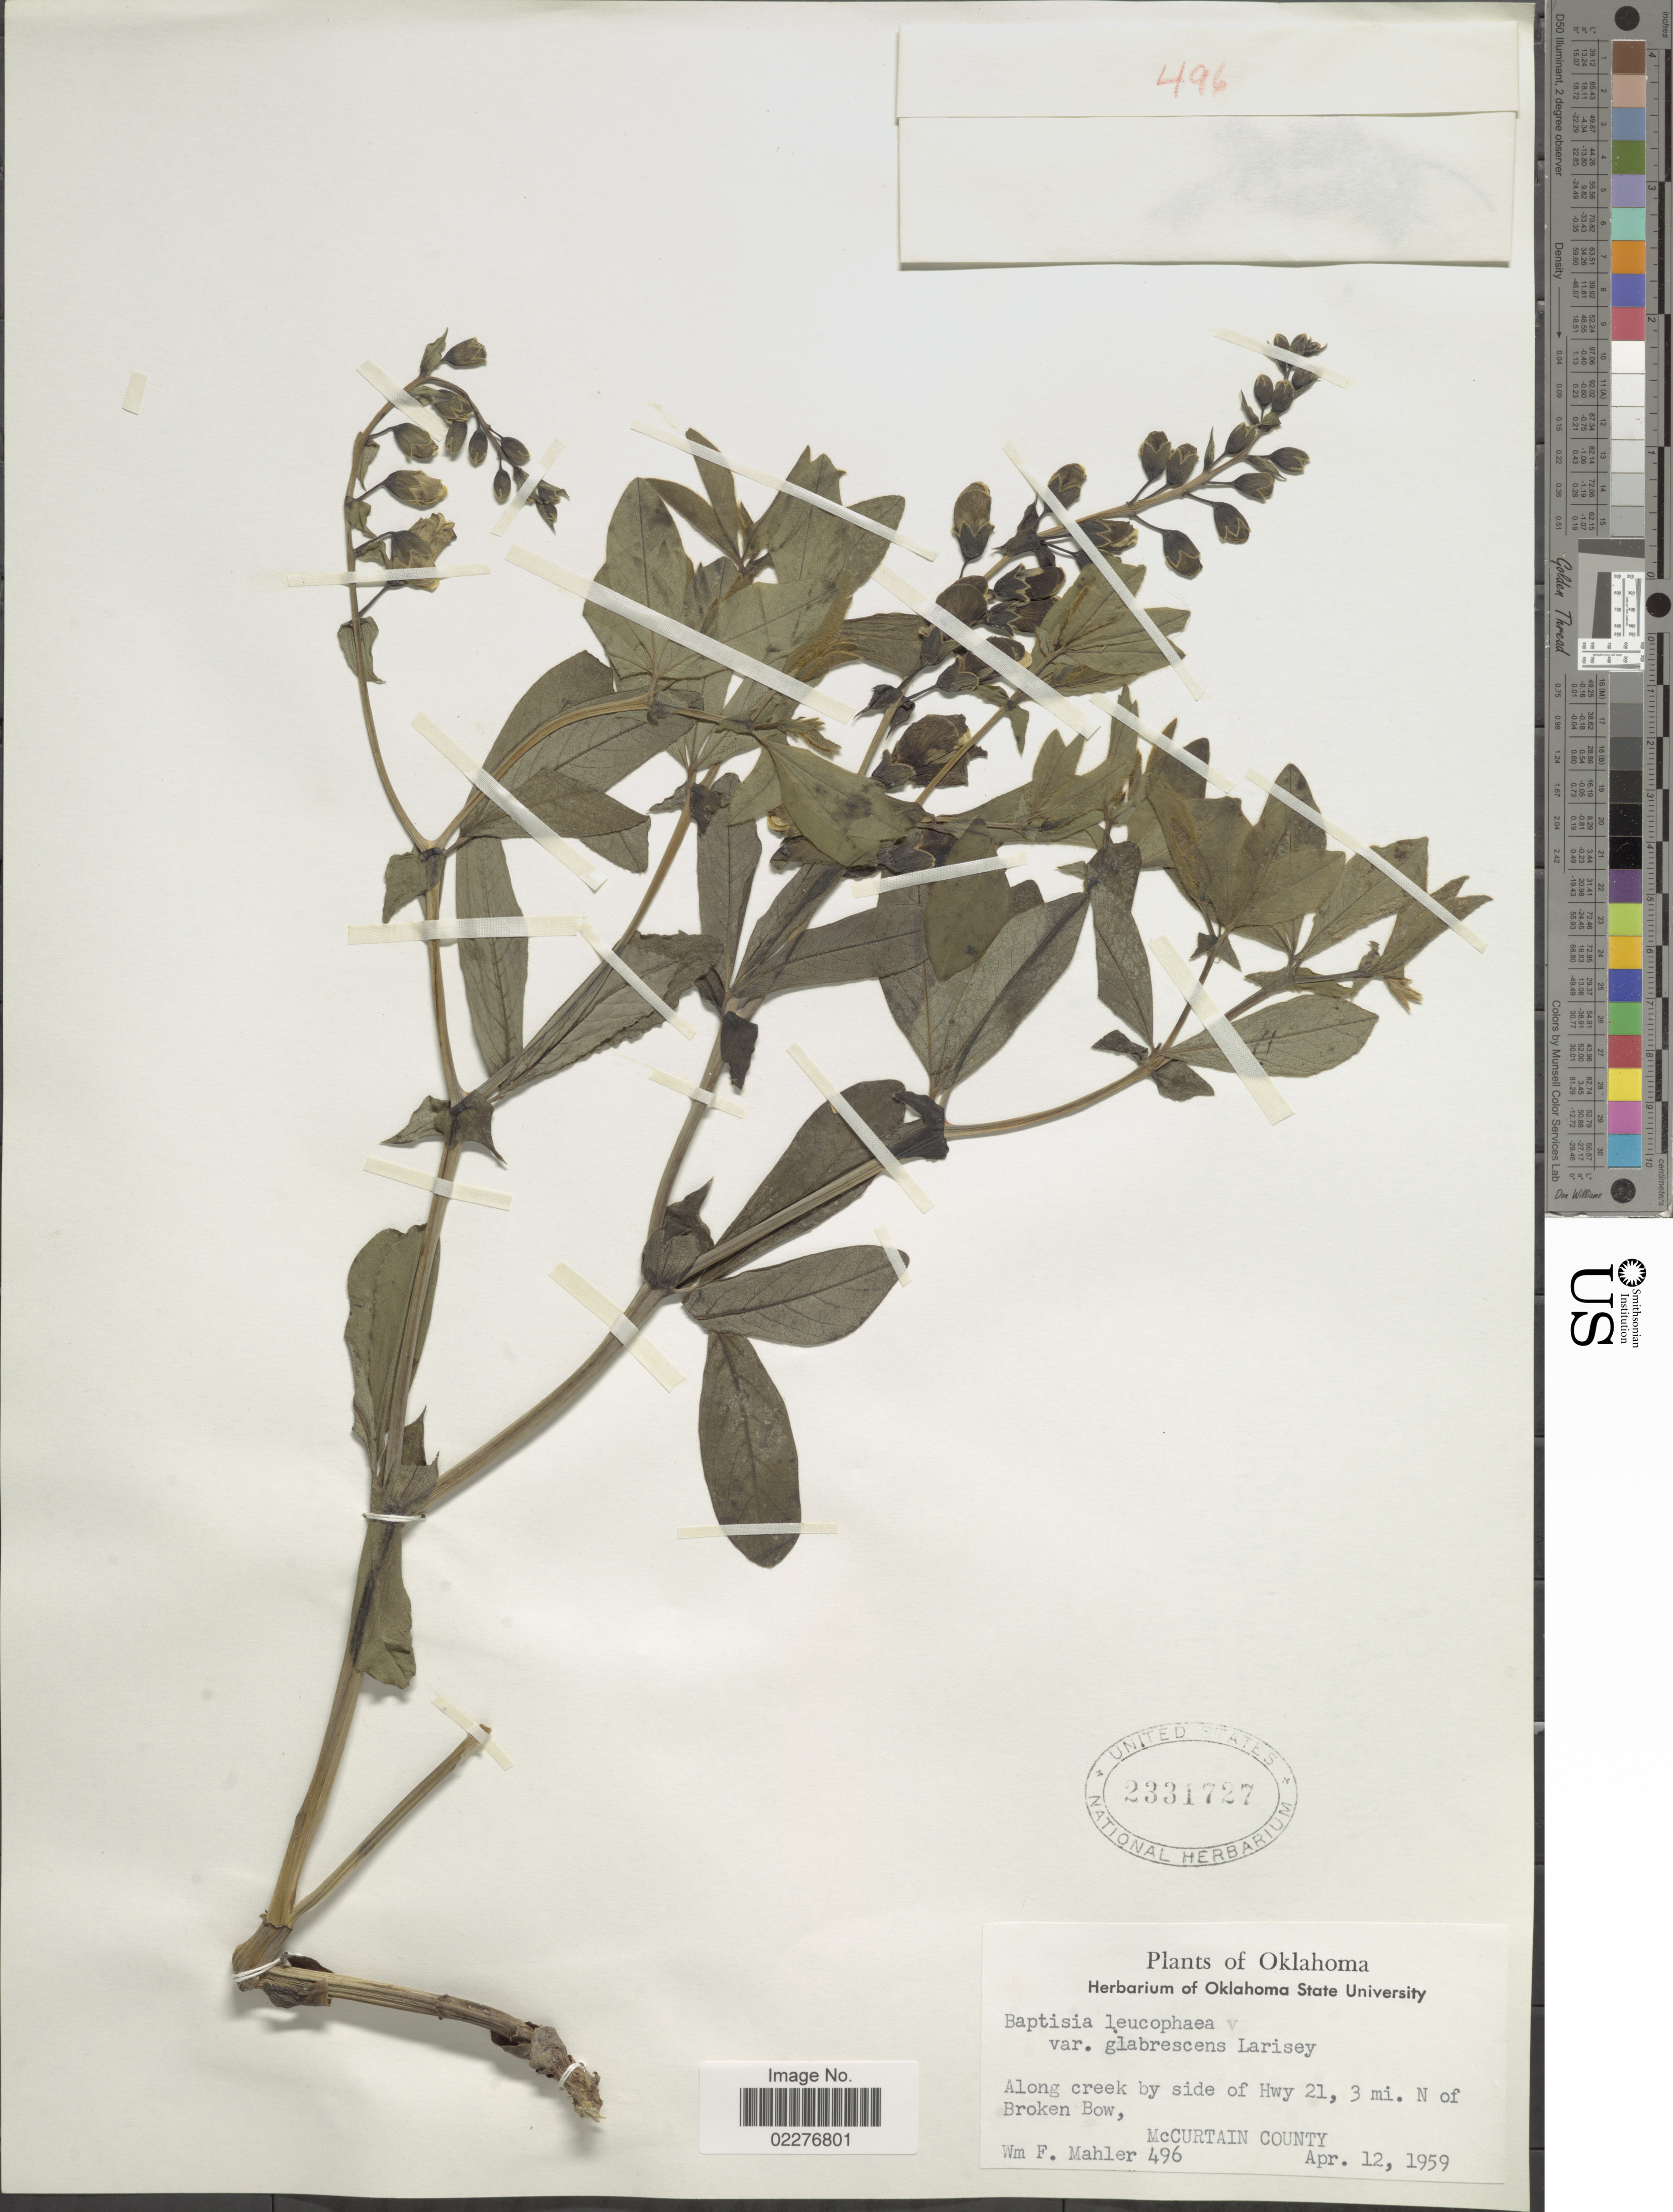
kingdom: Plantae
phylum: Tracheophyta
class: Magnoliopsida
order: Fabales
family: Fabaceae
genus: Baptisia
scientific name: Baptisia leucophaea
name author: Nutt.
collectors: W. F. Mahler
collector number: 496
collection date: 1959-04-12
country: United States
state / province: Oklahoma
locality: Along creek by side of Hwy 21, 3 mi N of Broken Bow, McCurtain County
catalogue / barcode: US 2331727